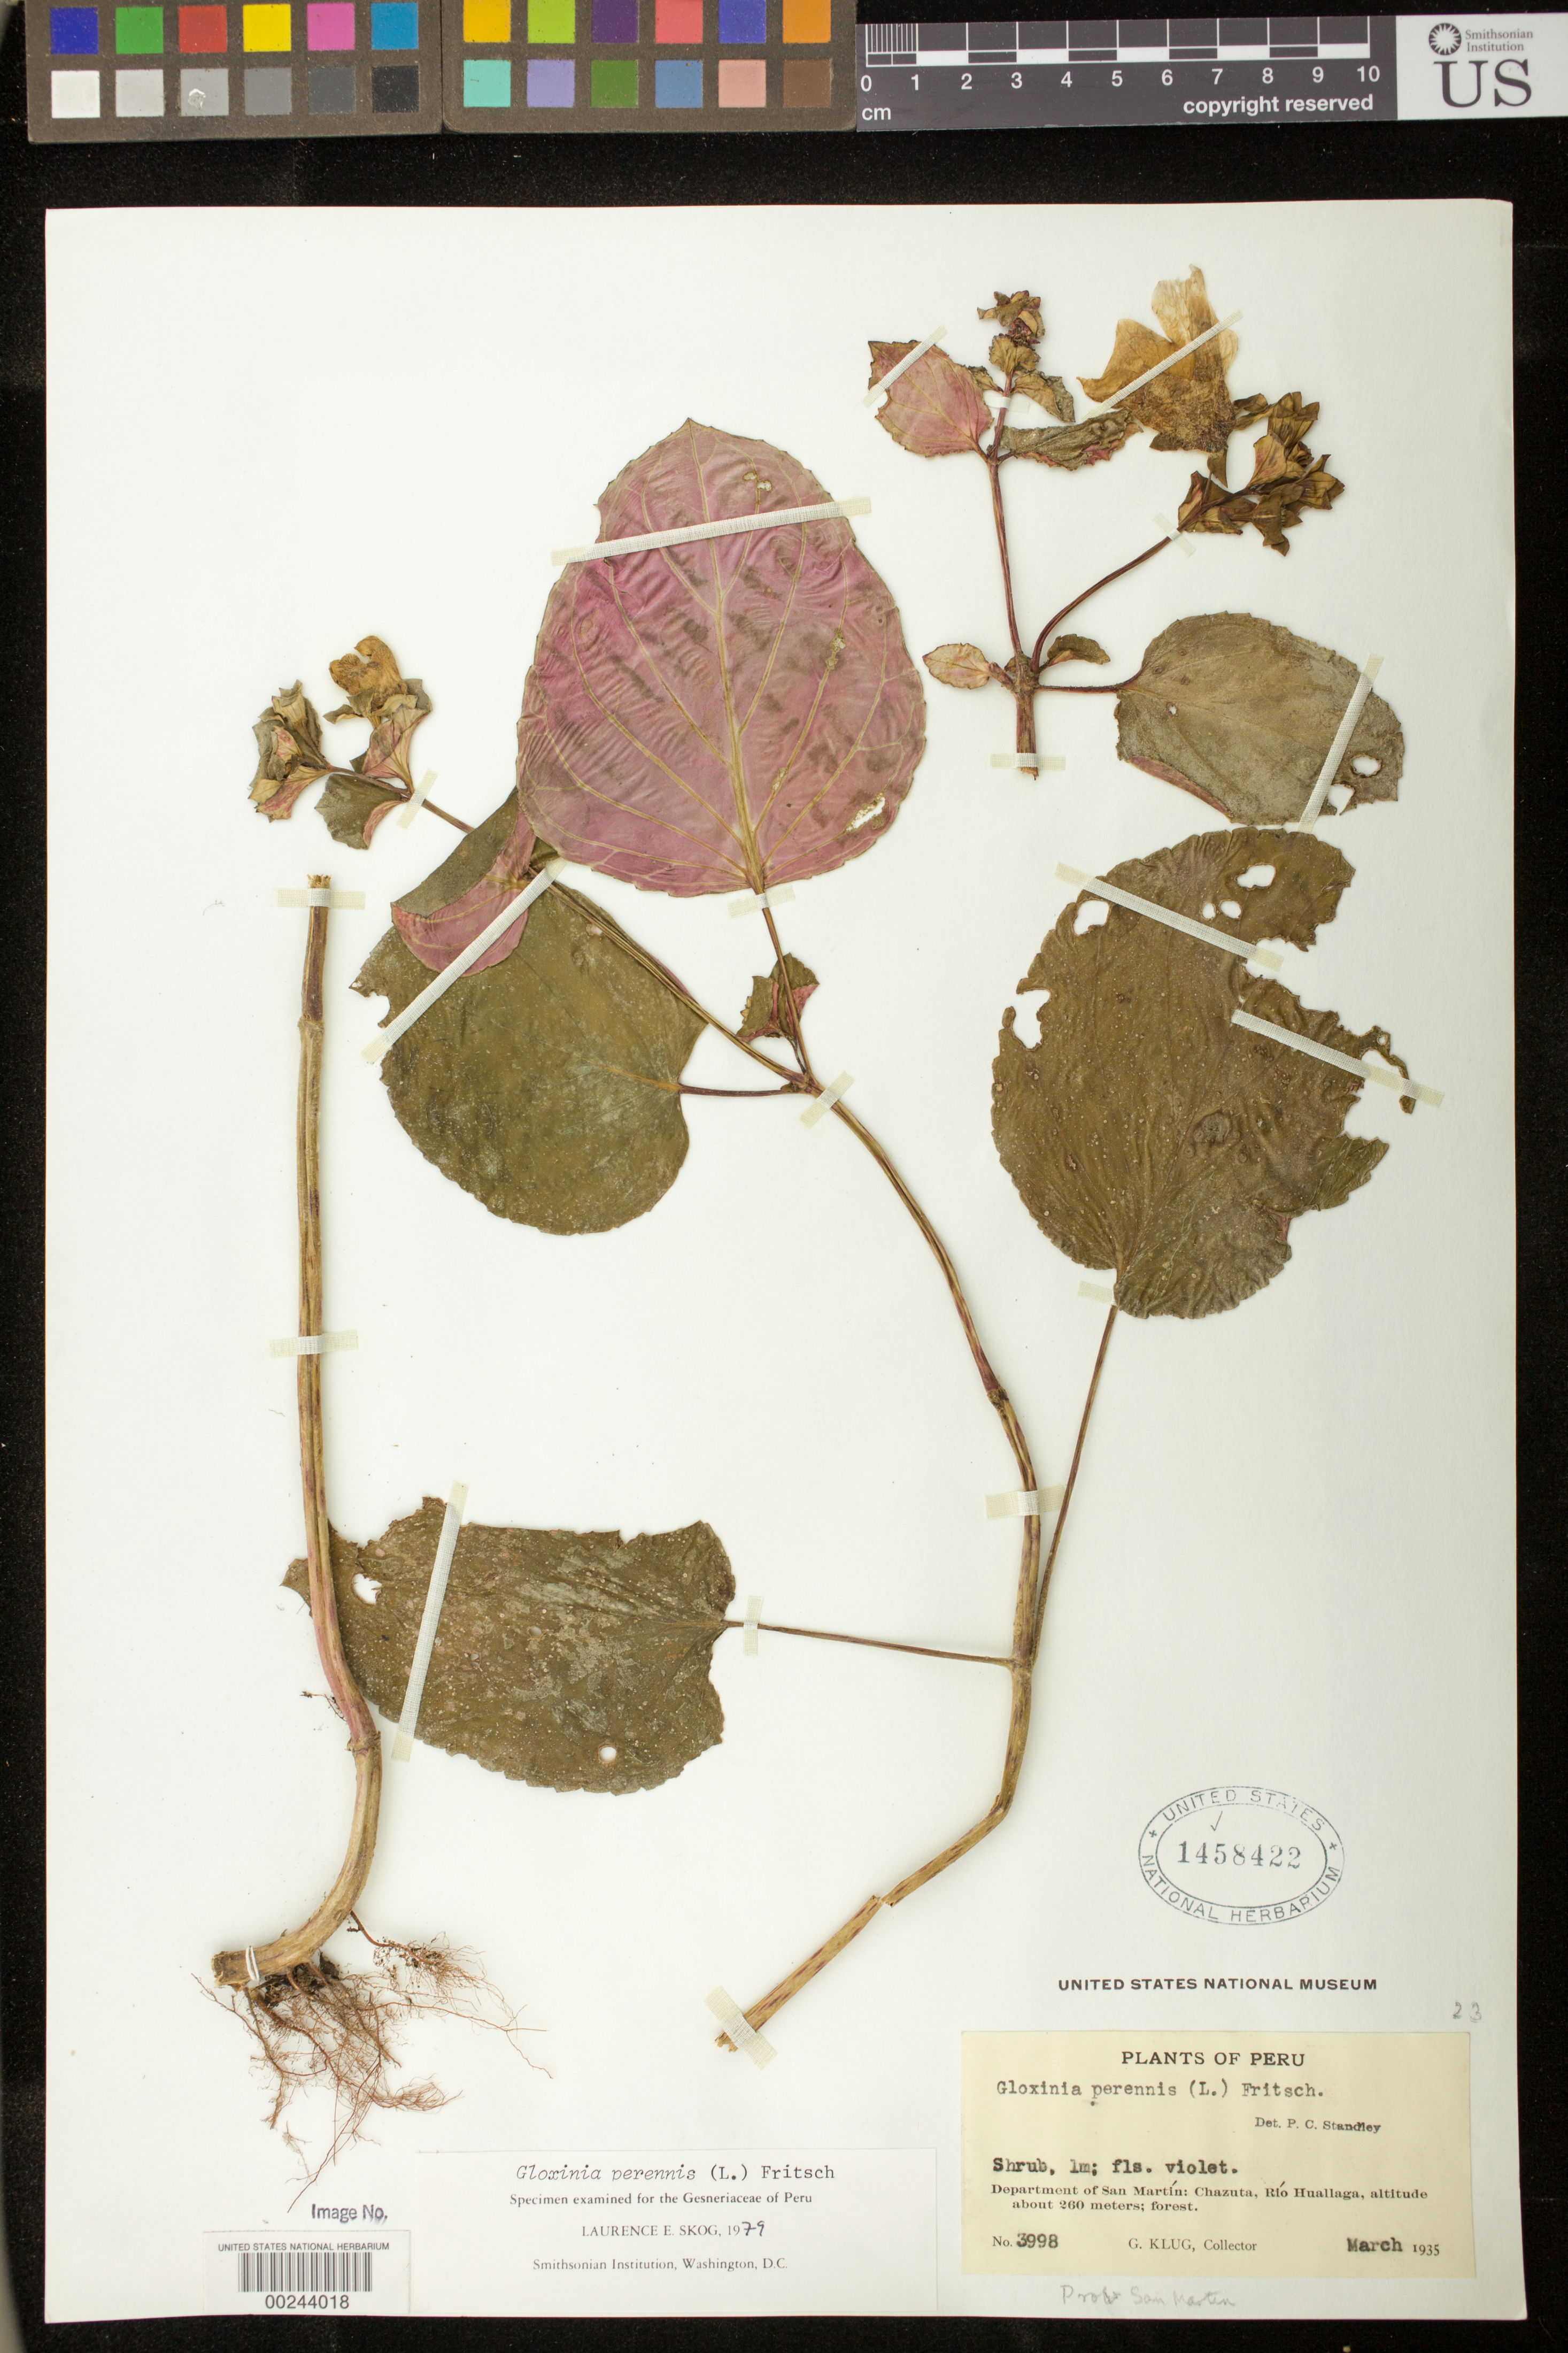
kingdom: Plantae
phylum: Tracheophyta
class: Magnoliopsida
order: Lamiales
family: Gesneriaceae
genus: Gloxinia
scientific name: Gloxinia perennis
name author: (L.) Fritsch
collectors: G. Klug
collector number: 3998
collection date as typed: Mar 1935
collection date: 1935-03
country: Peru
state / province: San Martín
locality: San Martin Prov., Chazuta, Rio Huallaga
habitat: Forest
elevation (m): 260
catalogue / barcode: US 1458422